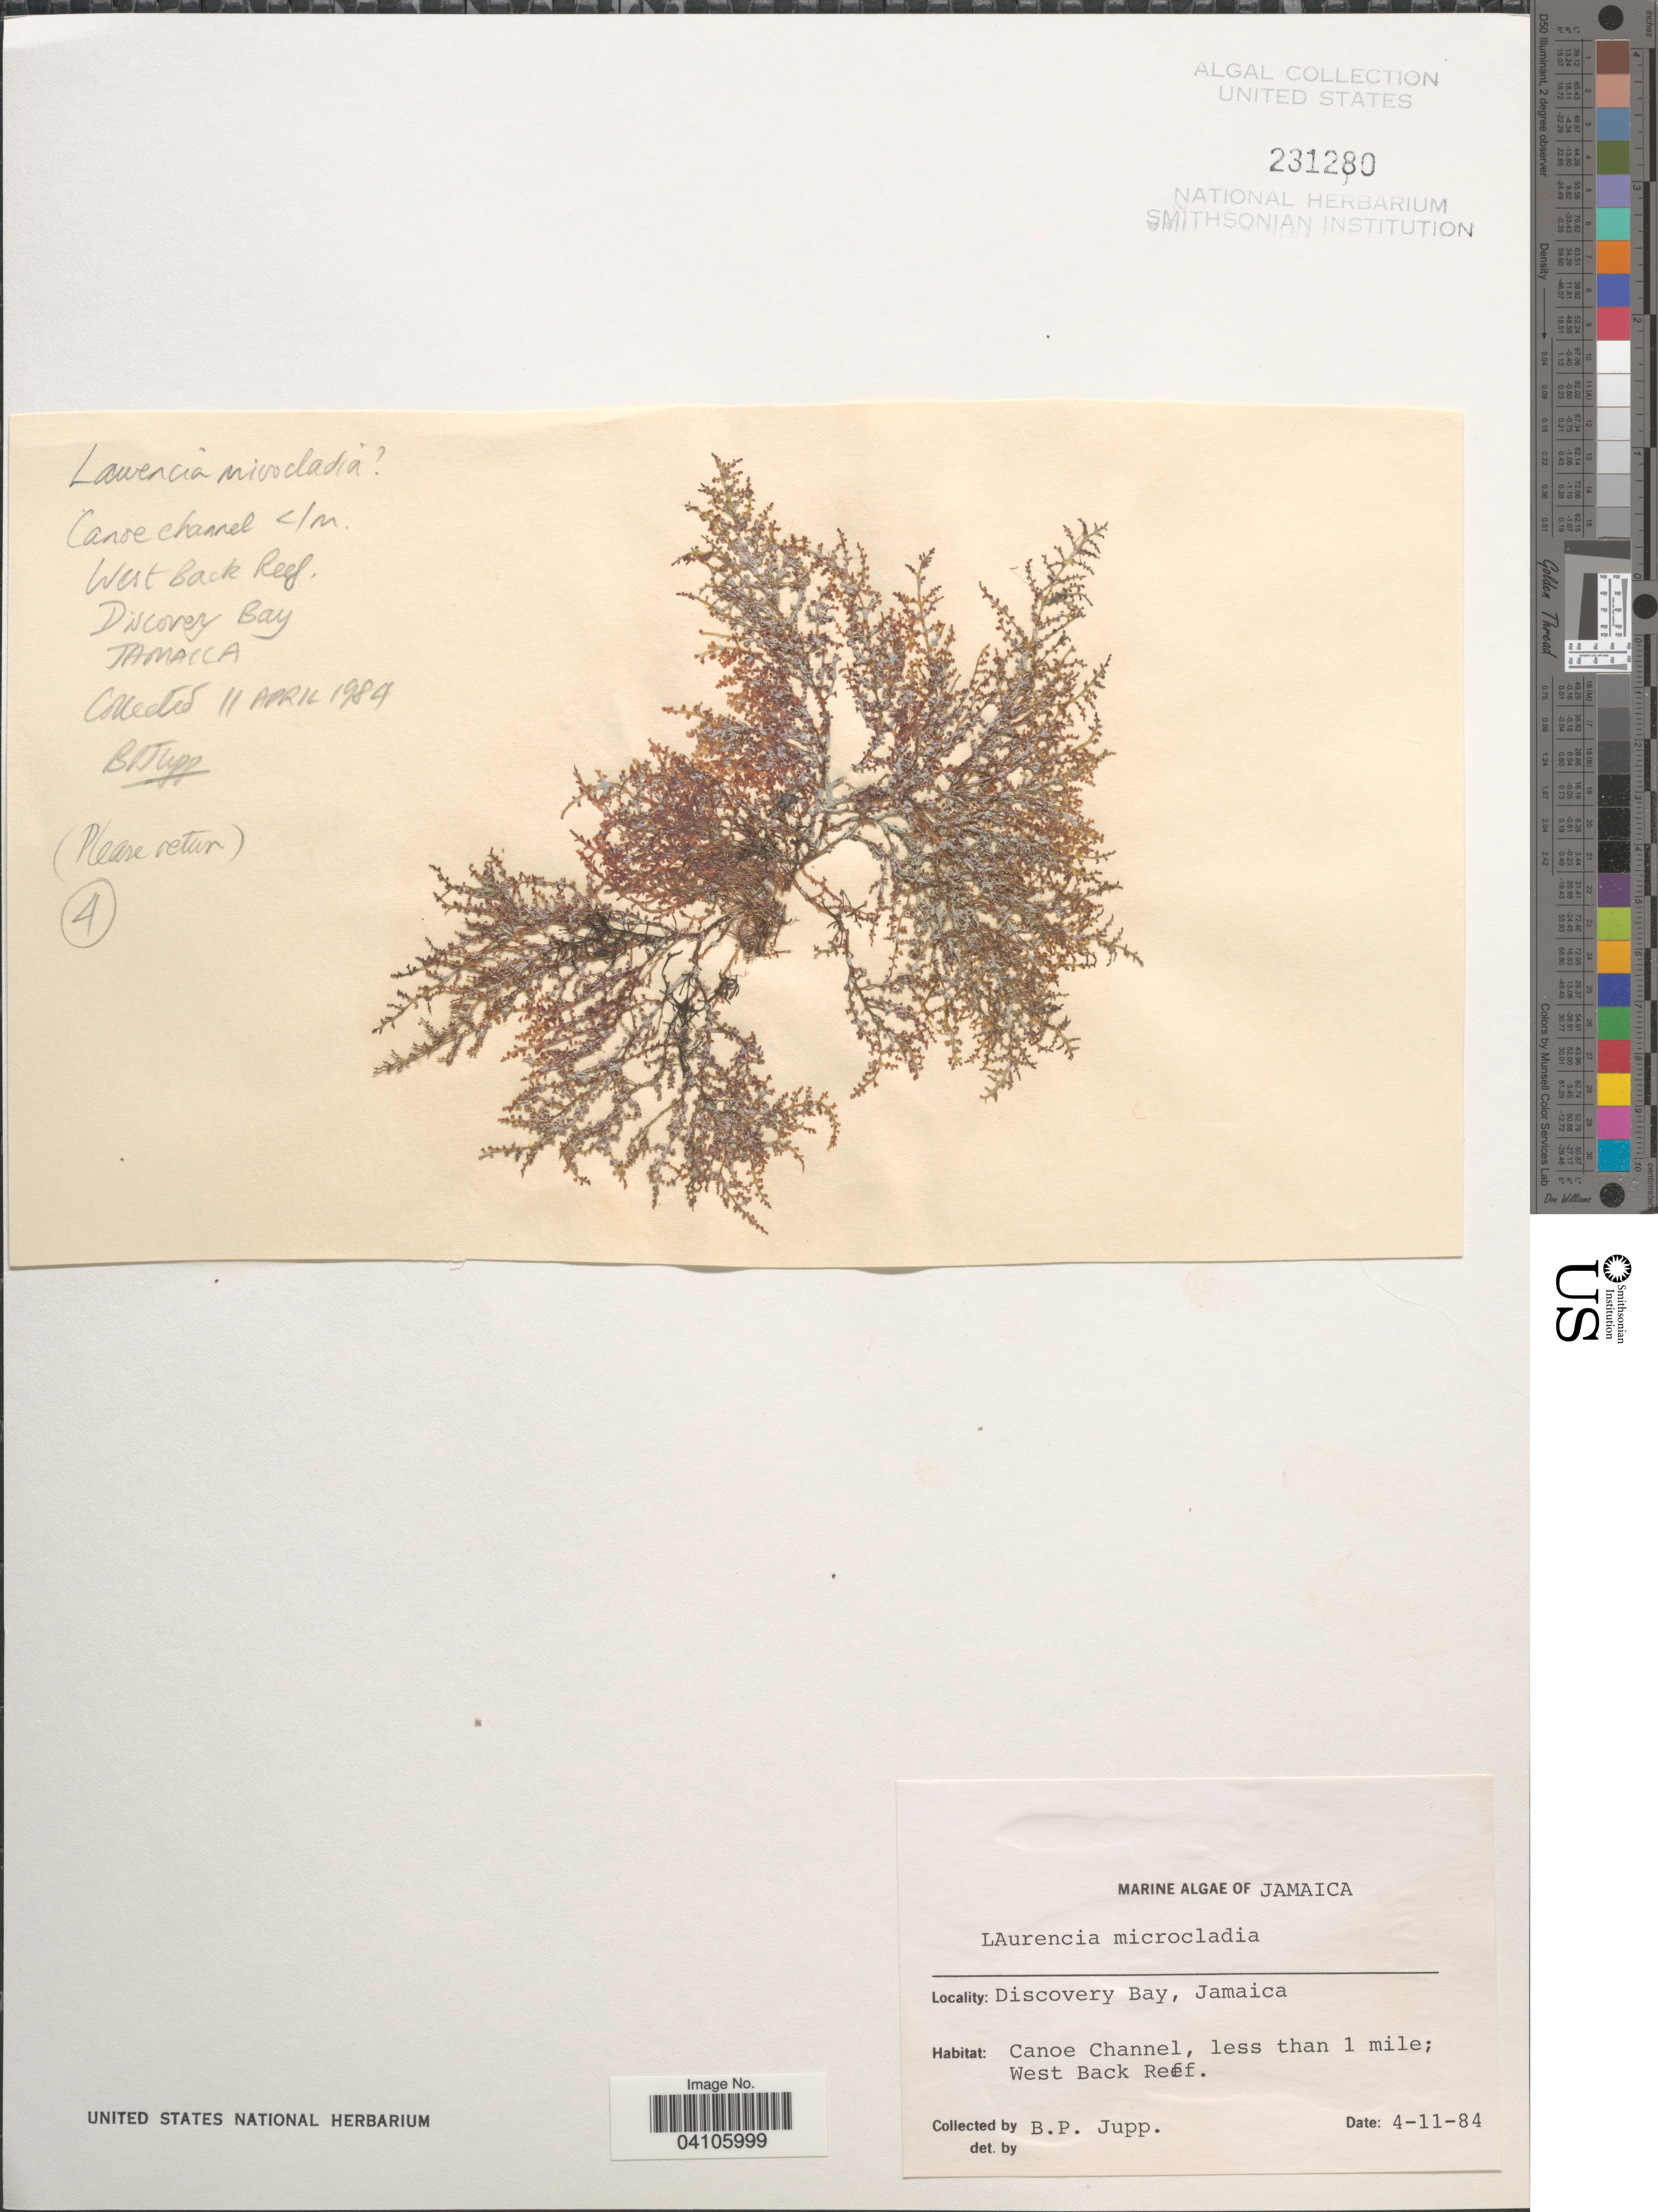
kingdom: Plantae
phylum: Rhodophyta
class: Florideophyceae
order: Ceramiales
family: Rhodomelaceae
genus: Laurencia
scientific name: Laurencia microcladia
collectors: B. Jupp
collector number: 4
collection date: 1984-04-11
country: Jamaica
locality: Discovery Bay. Canoe channel, less than 1 mile; West Back Reef.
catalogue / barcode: US 231280